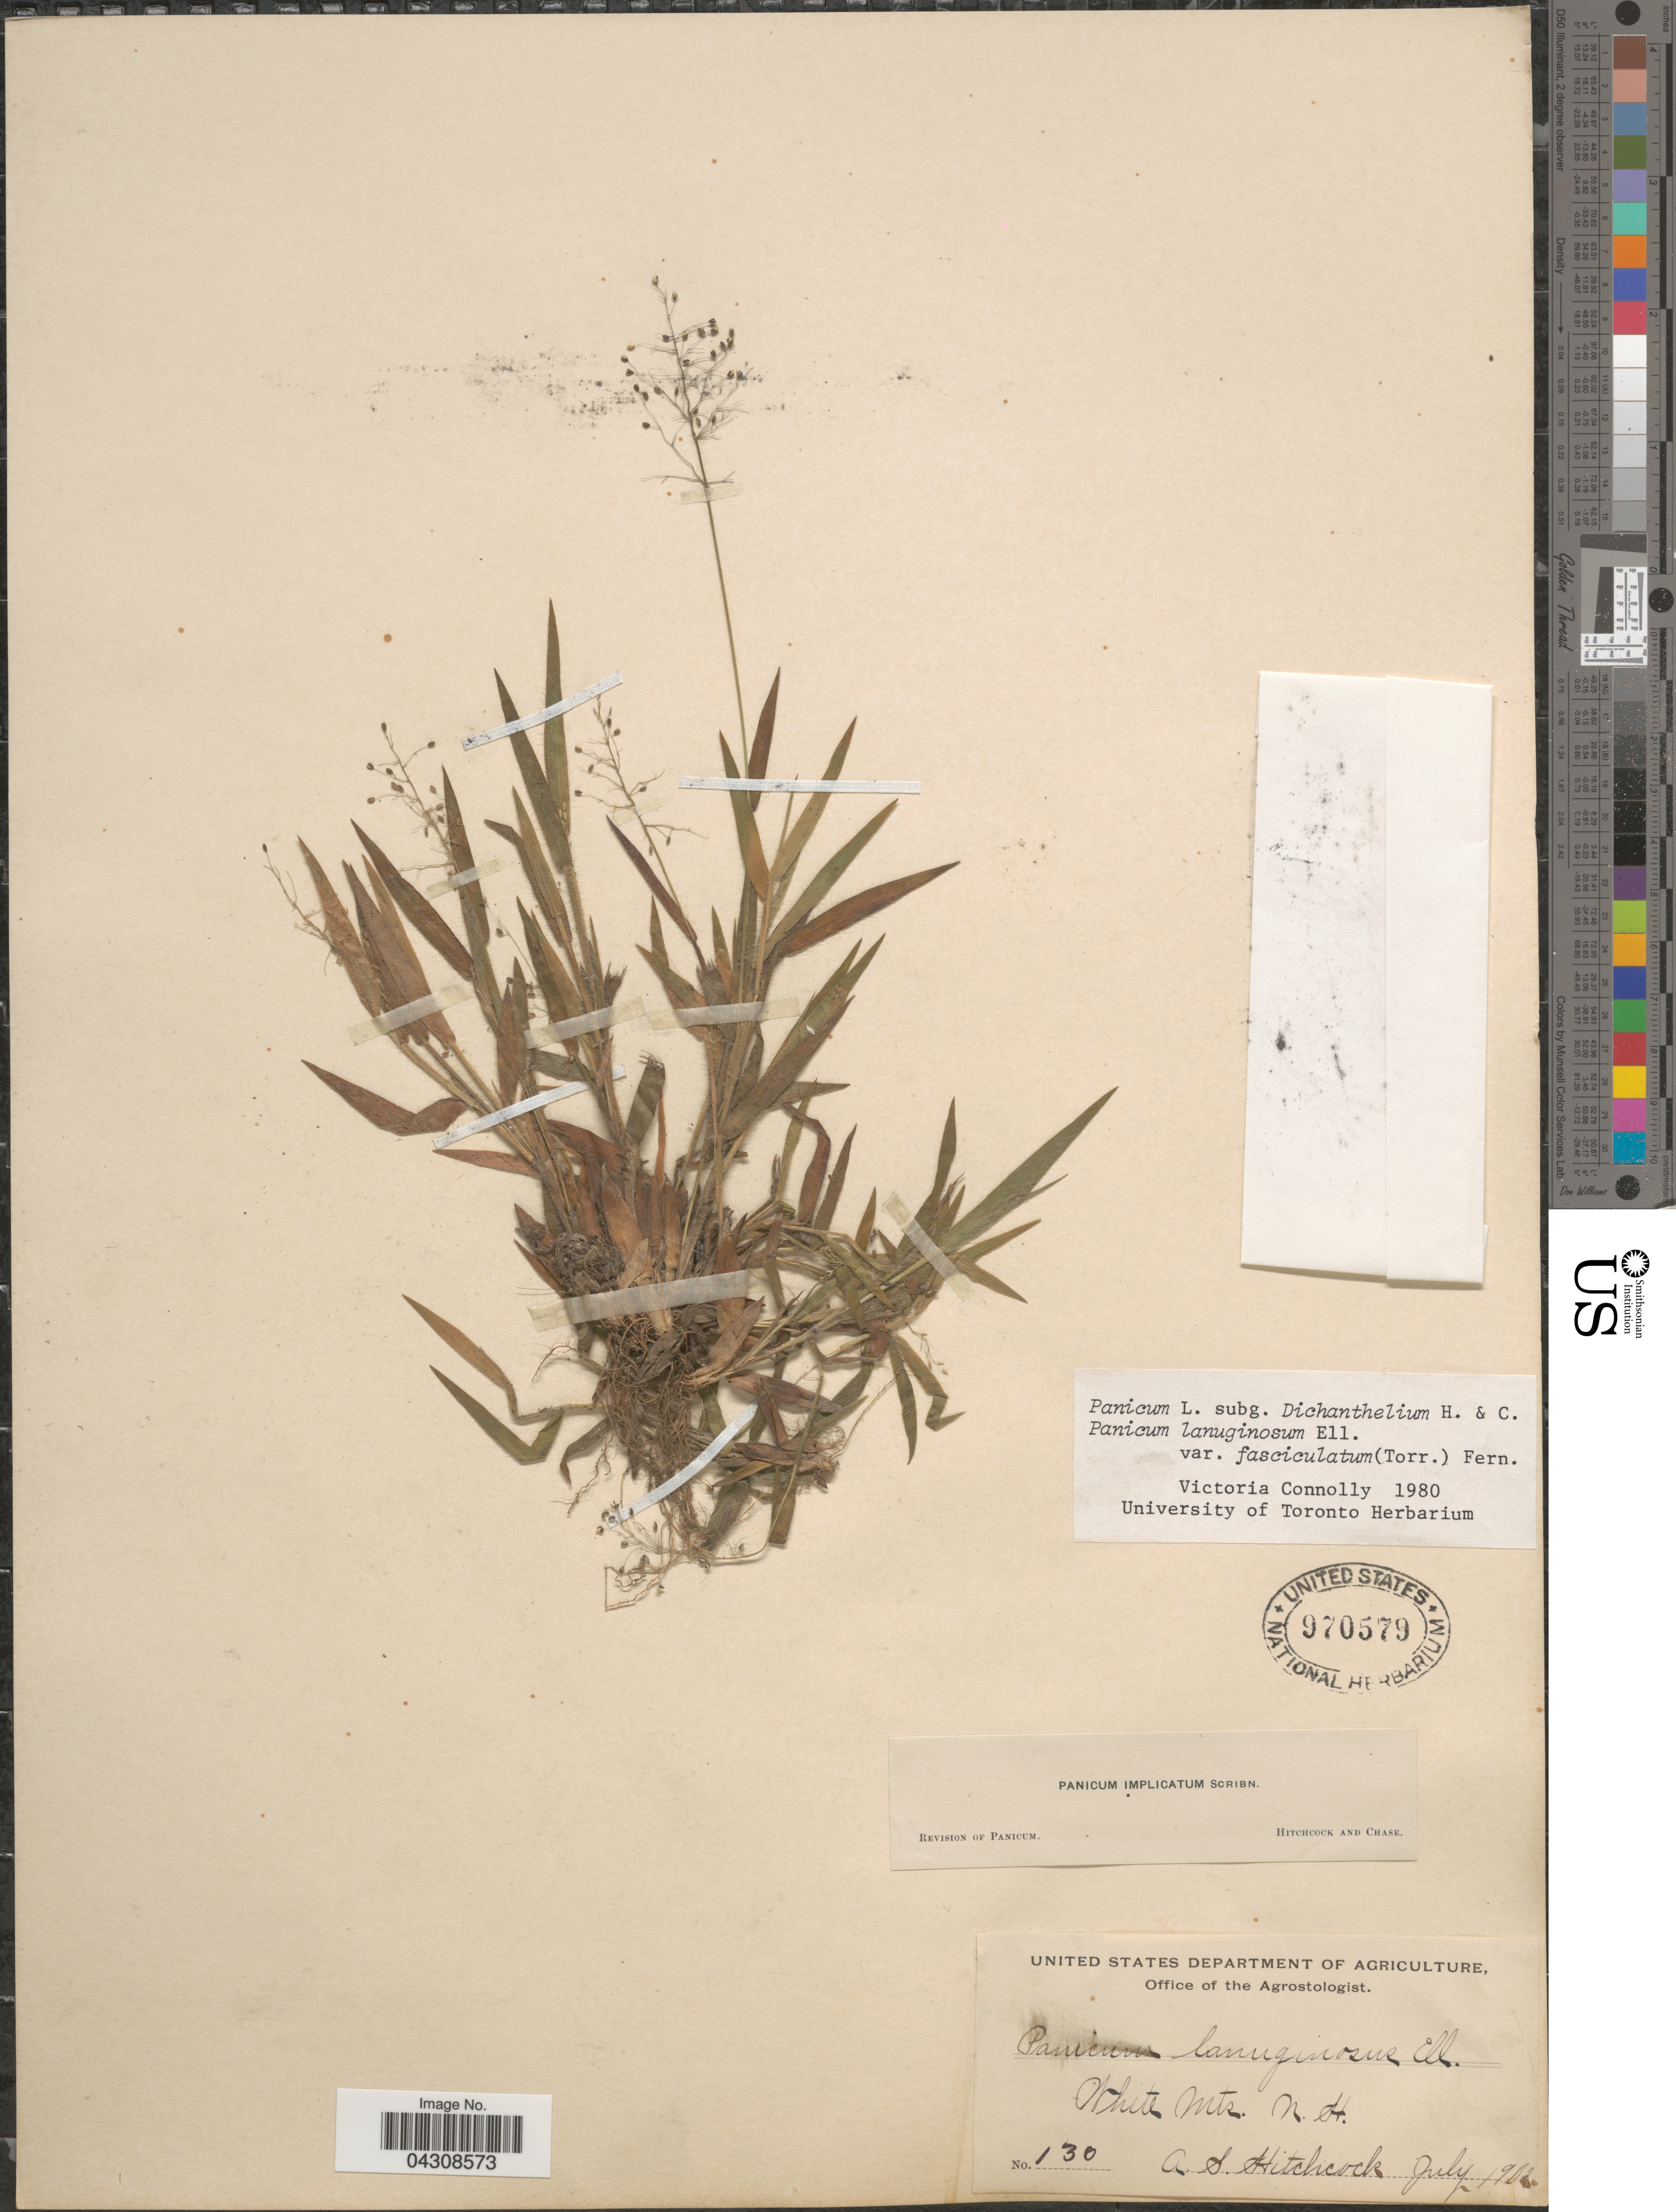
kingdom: Plantae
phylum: Tracheophyta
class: Liliopsida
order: Poales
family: Poaceae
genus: Dichanthelium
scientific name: Dichanthelium acuminatum var. acuminatum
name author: (Sw.) Gould & C.A. Clark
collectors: A. S. Hitchcock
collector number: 130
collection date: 1902-07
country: United States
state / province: New Hampshire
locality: White Mts.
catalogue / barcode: US 970579